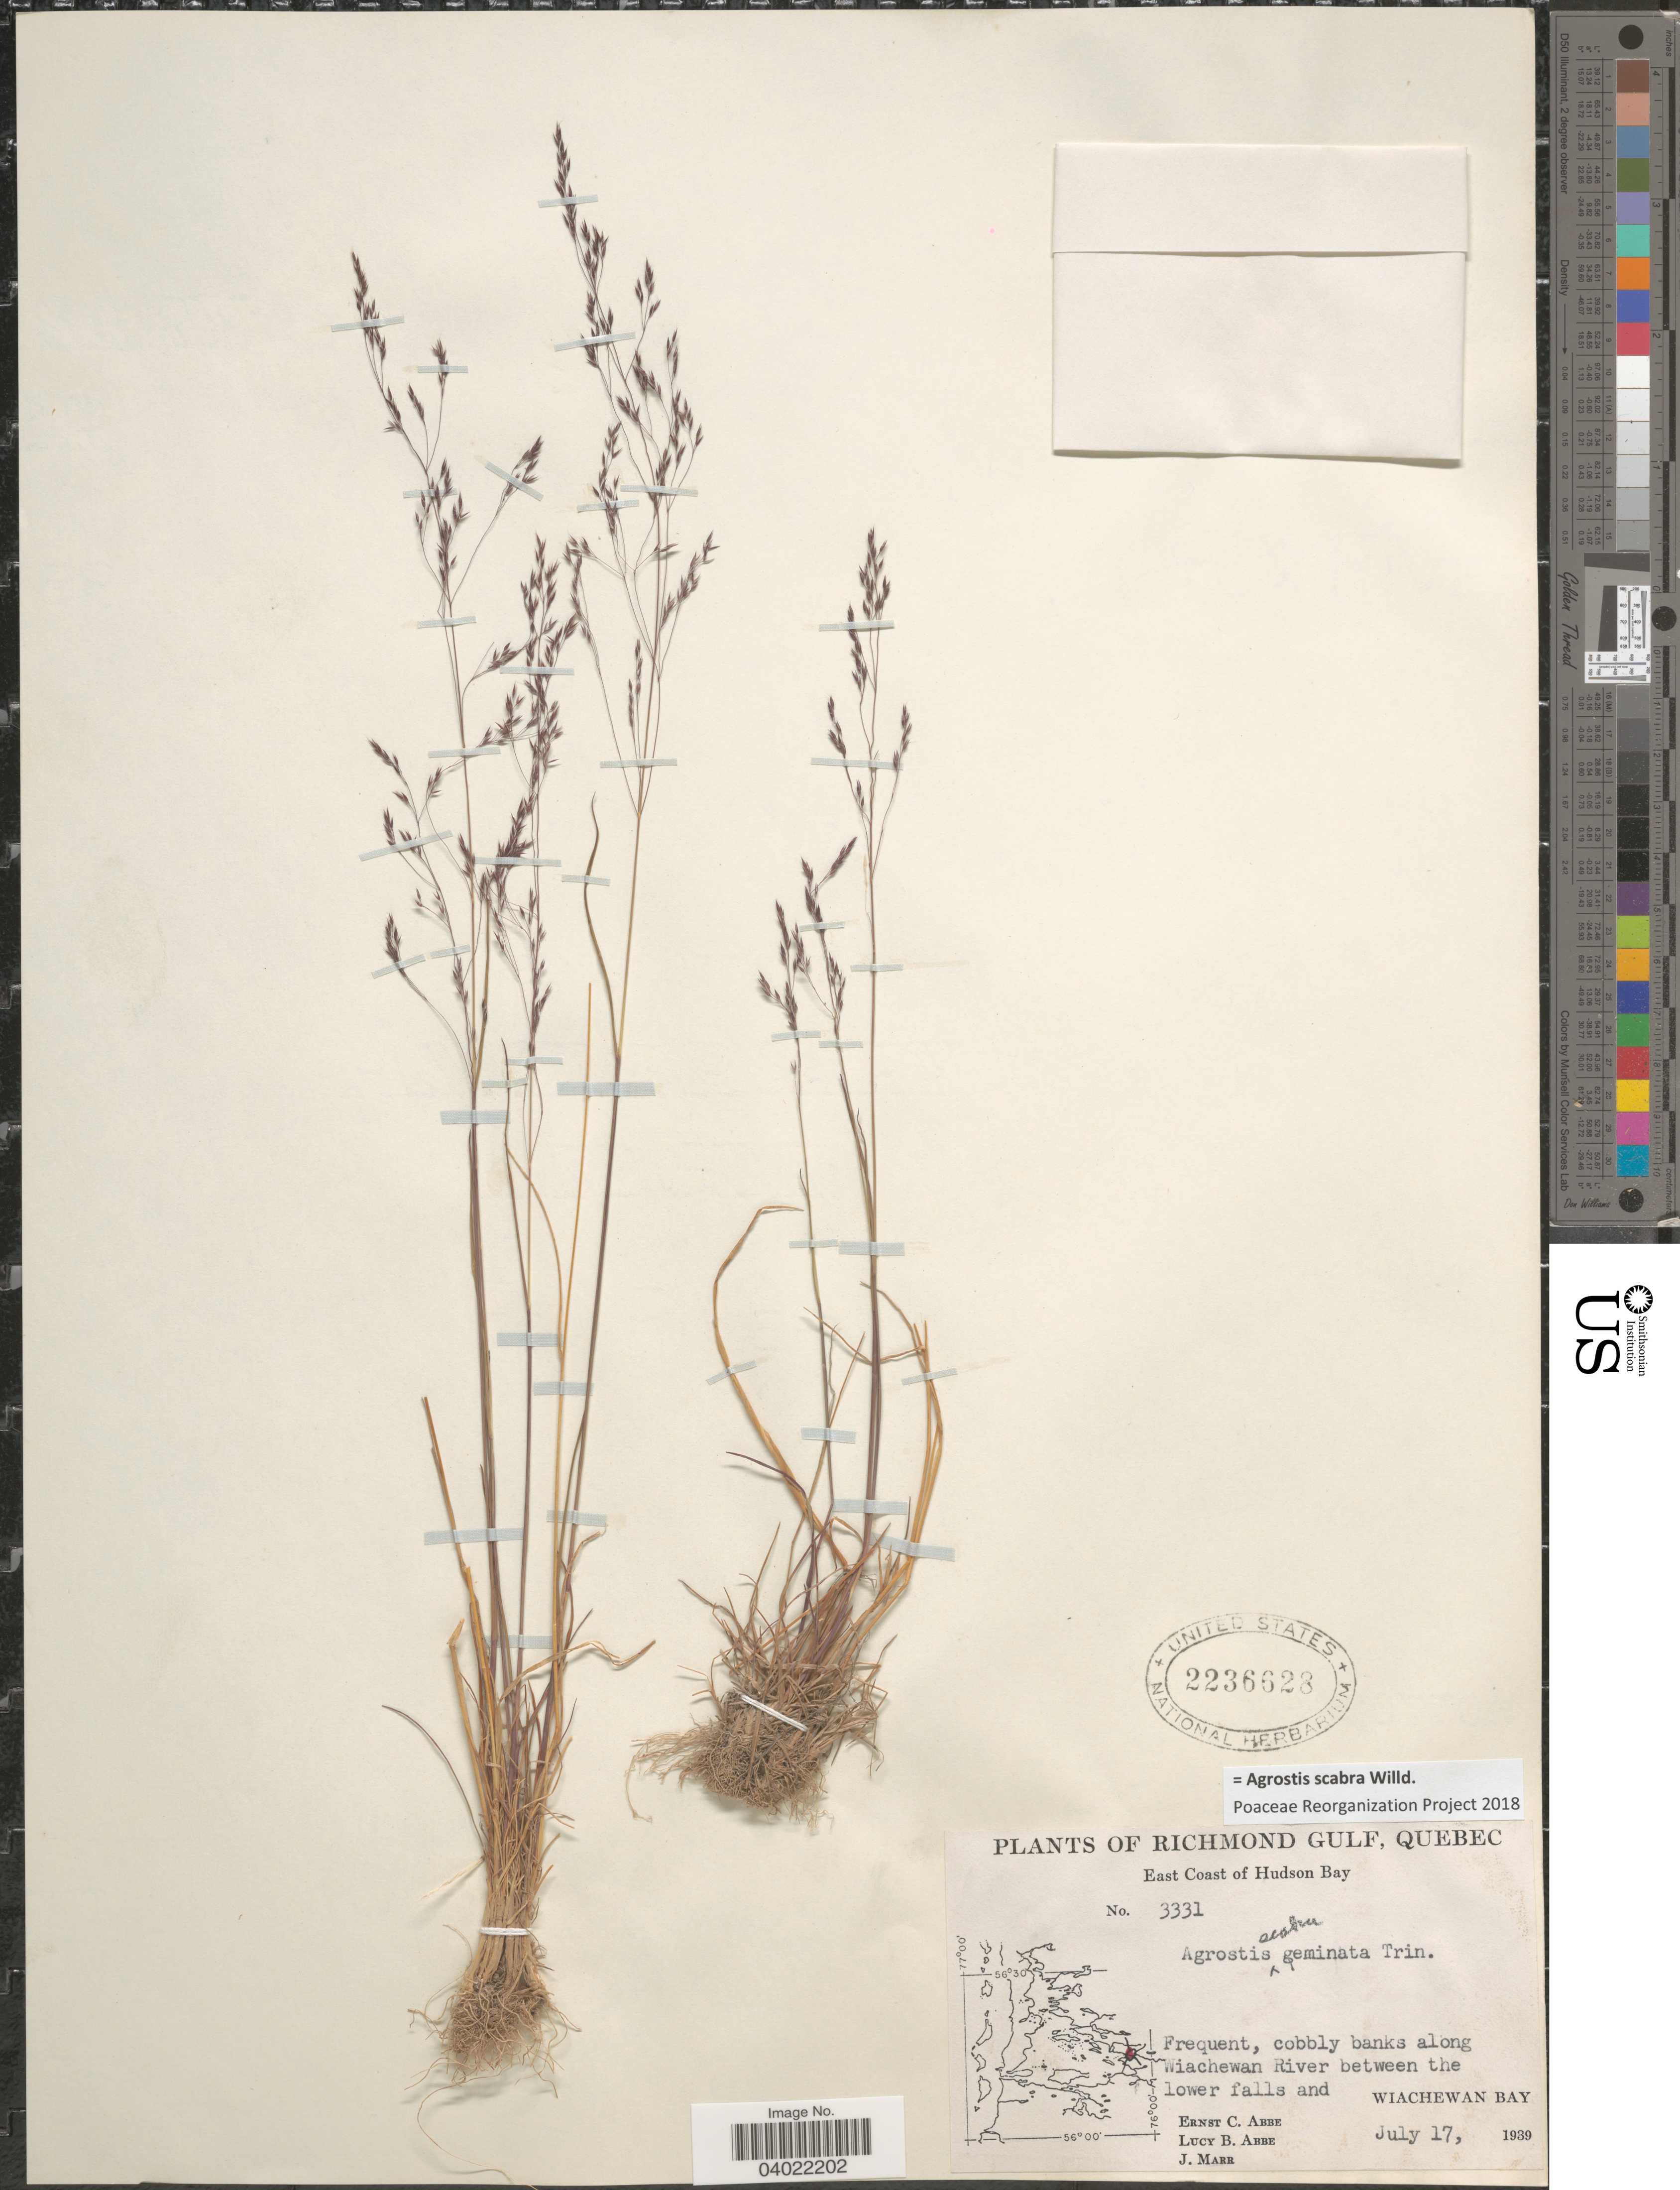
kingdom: Plantae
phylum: Tracheophyta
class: Liliopsida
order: Poales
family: Poaceae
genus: Agrostis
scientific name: Agrostis scabra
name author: Willd.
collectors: E. C. Abbe, L. B. Abbe & J. Marr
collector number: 3331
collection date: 1939-07-17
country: Canada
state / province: Quebec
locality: Richmond Gulf. East Coast of Hudson Bay. Cobbly banks along Wiachewan River between the lower falls and Wiachewan Bay.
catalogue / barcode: US 2236628